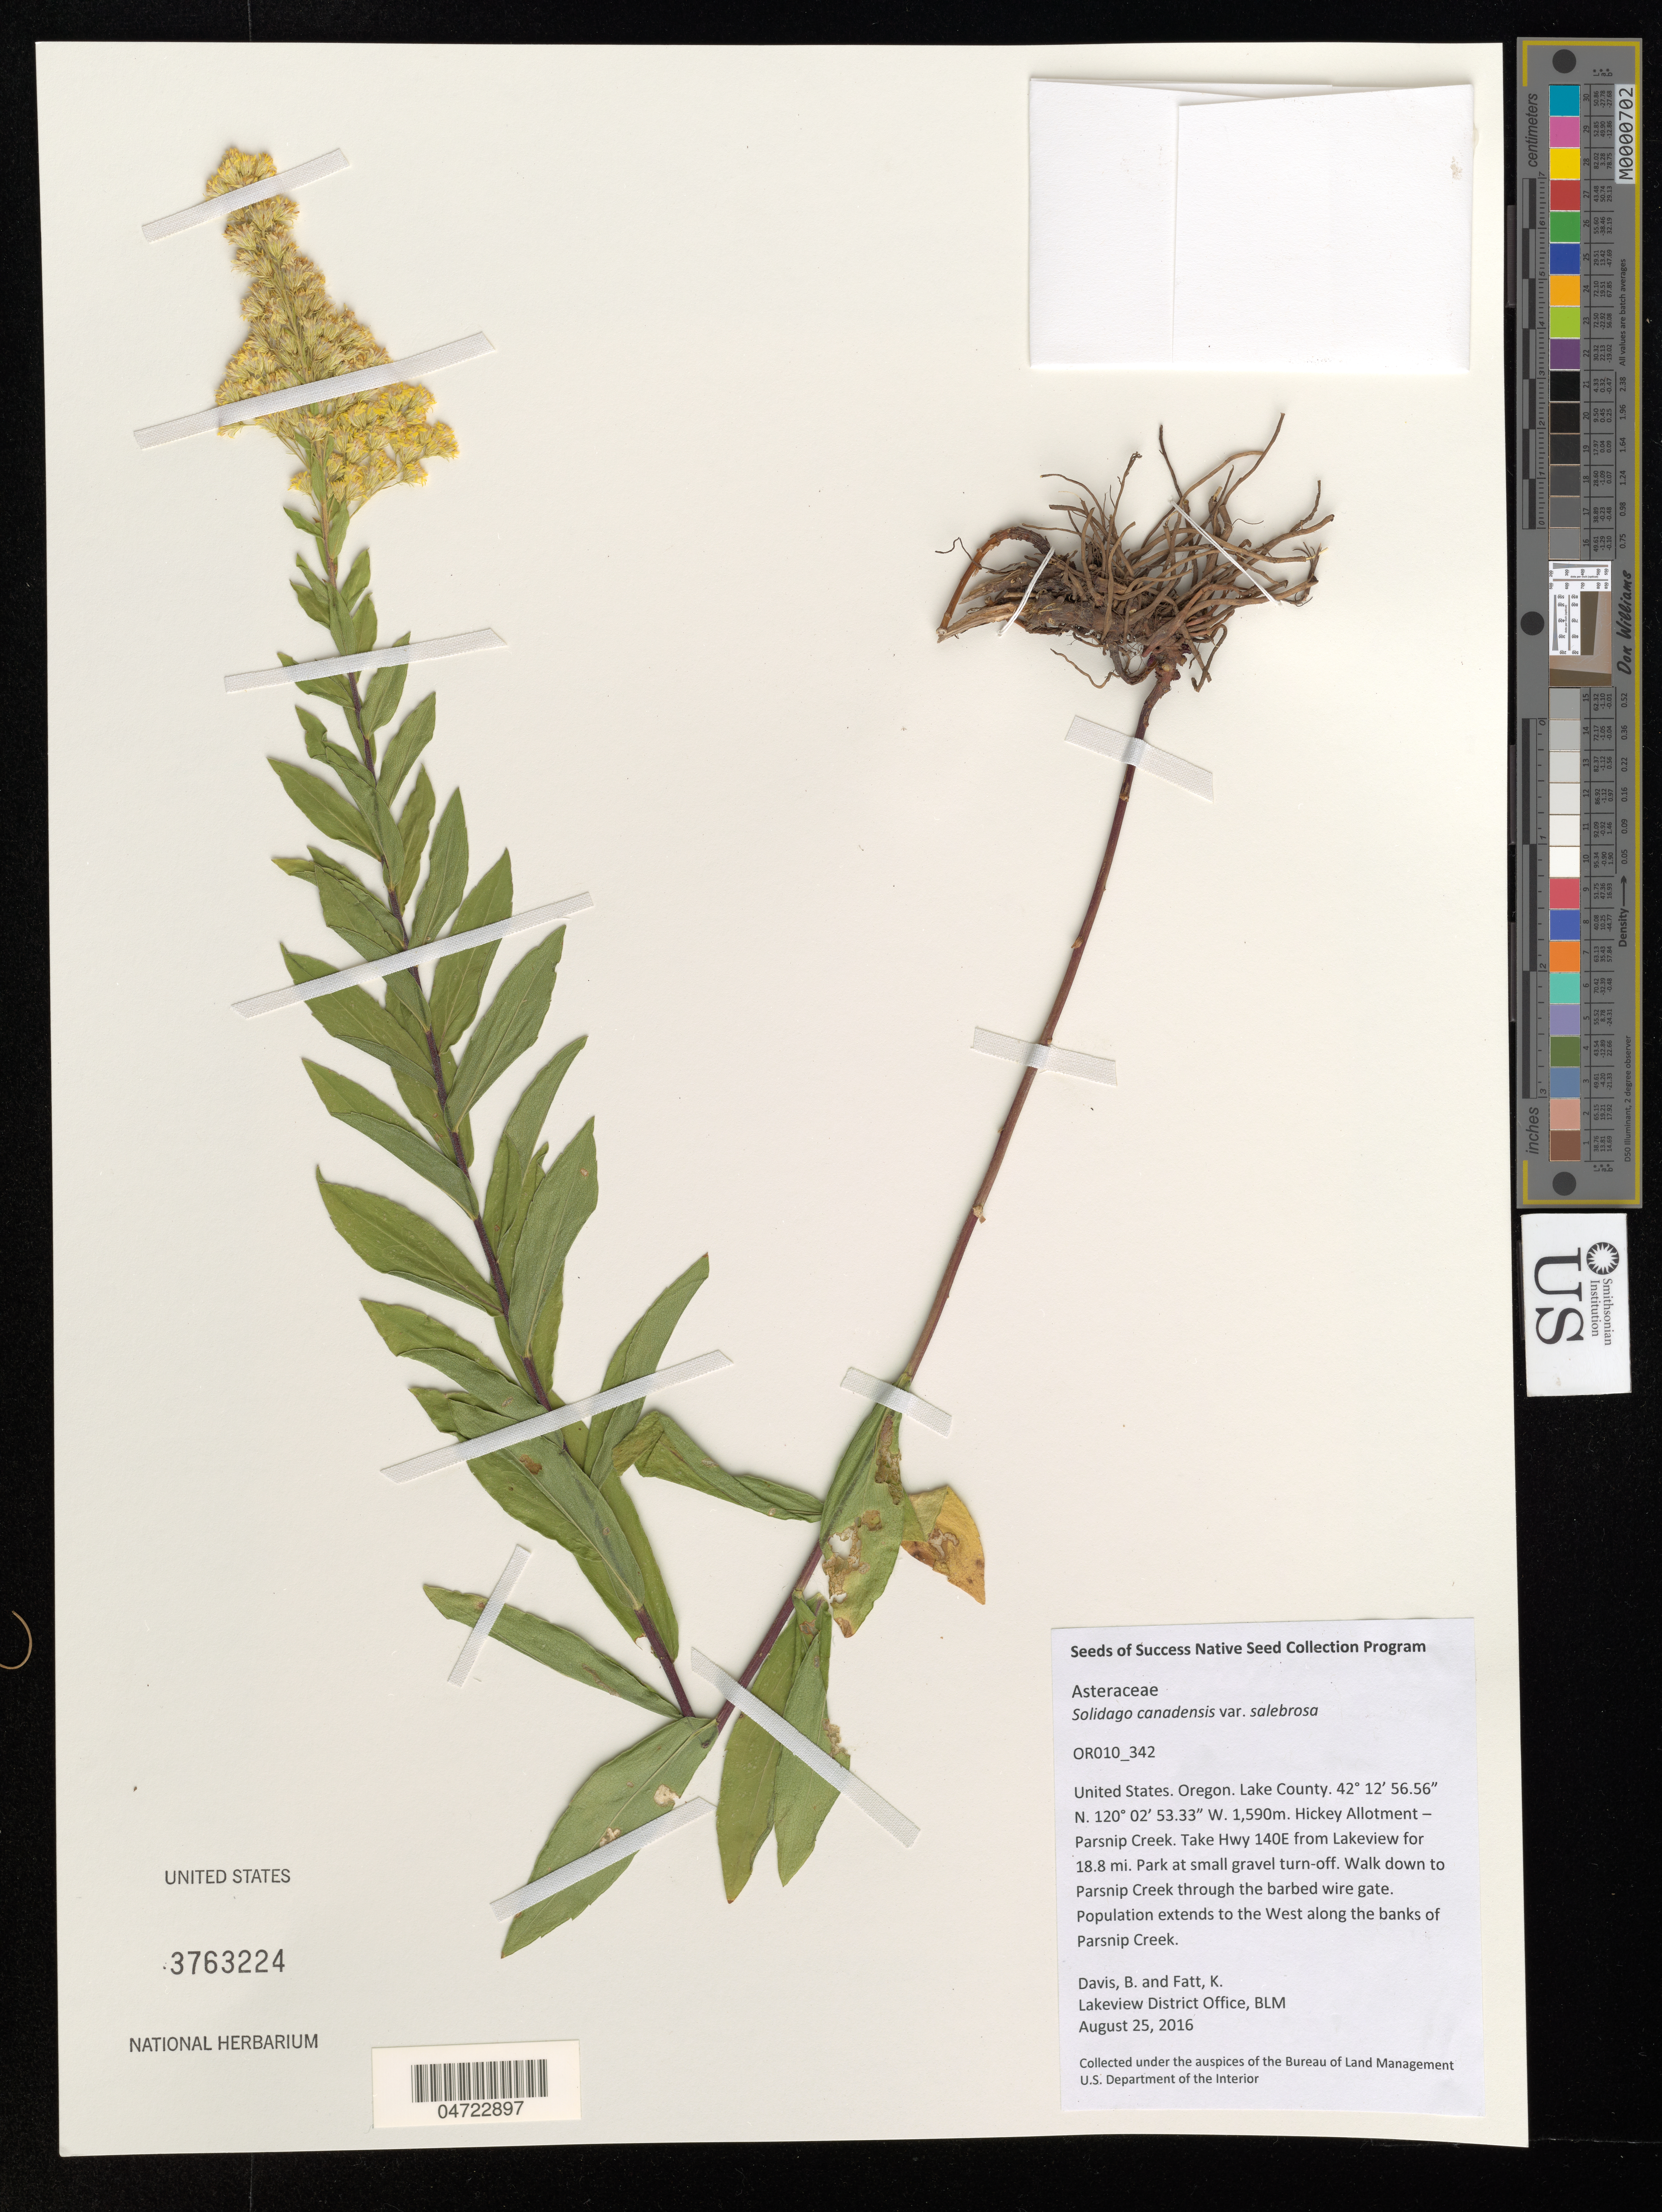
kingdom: Plantae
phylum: Tracheophyta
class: Magnoliopsida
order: Asterales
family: Asteraceae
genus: Solidago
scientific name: Solidago canadensis var. salebrosa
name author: (Piper) M.E. Jones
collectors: B. Davis & K. Fatt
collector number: OR010_342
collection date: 2016-08-25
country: United States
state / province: Oregon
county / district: Lake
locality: Lake County. Hickey Allotment - Parsnip Creek. Take Hwy 140E from Lakeview for 18.8 mi. Park at small gravel turn-off. Walk down to Parsnip Creek through the barbed wire gate. Population extends to the West along the banks of Parsnip Creek.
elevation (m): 1590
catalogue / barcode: US 3763224